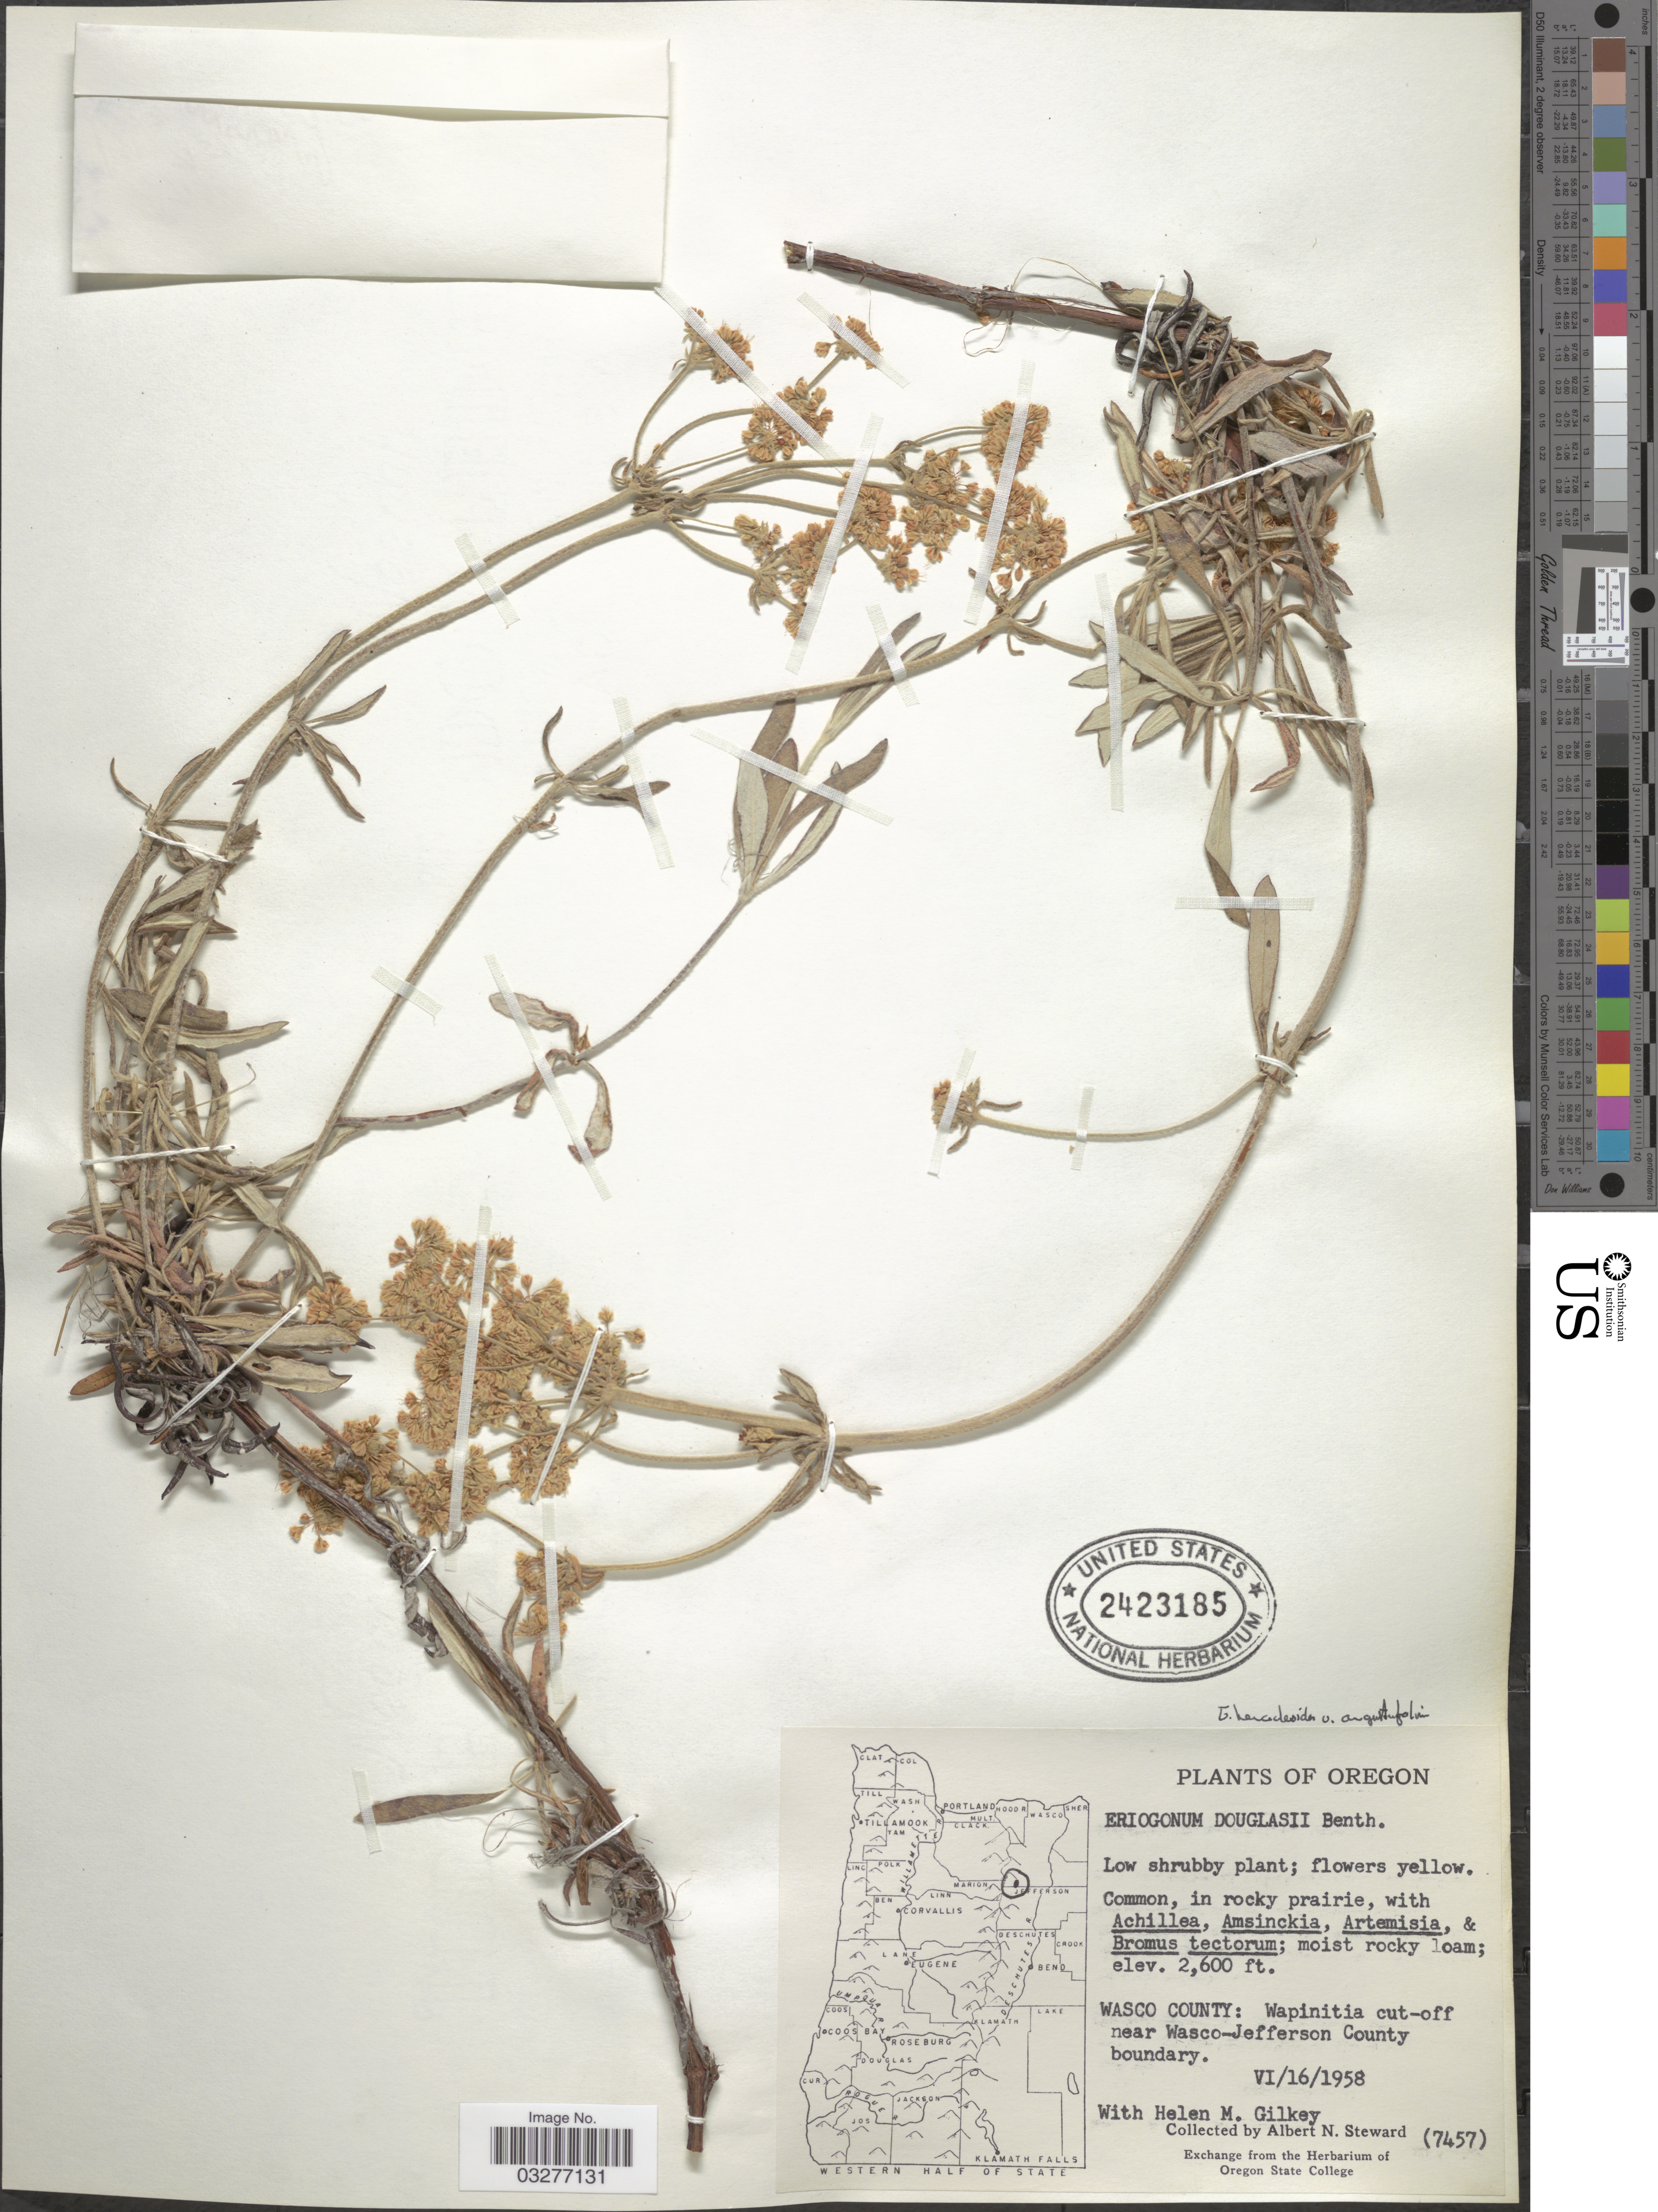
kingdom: Plantae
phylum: Tracheophyta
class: Magnoliopsida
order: Caryophyllales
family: Polygonaceae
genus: Eriogonum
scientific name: Eriogonum heracleoides var. heracleoides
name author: Nutt.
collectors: A. N. Steward & H. Gilkey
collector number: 7457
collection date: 1958-06-16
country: United States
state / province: Oregon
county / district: Wasco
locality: Wasco County: Wapinitia cut-off near Wasco-Jefferson County boundary.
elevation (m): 792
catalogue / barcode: US 2423185